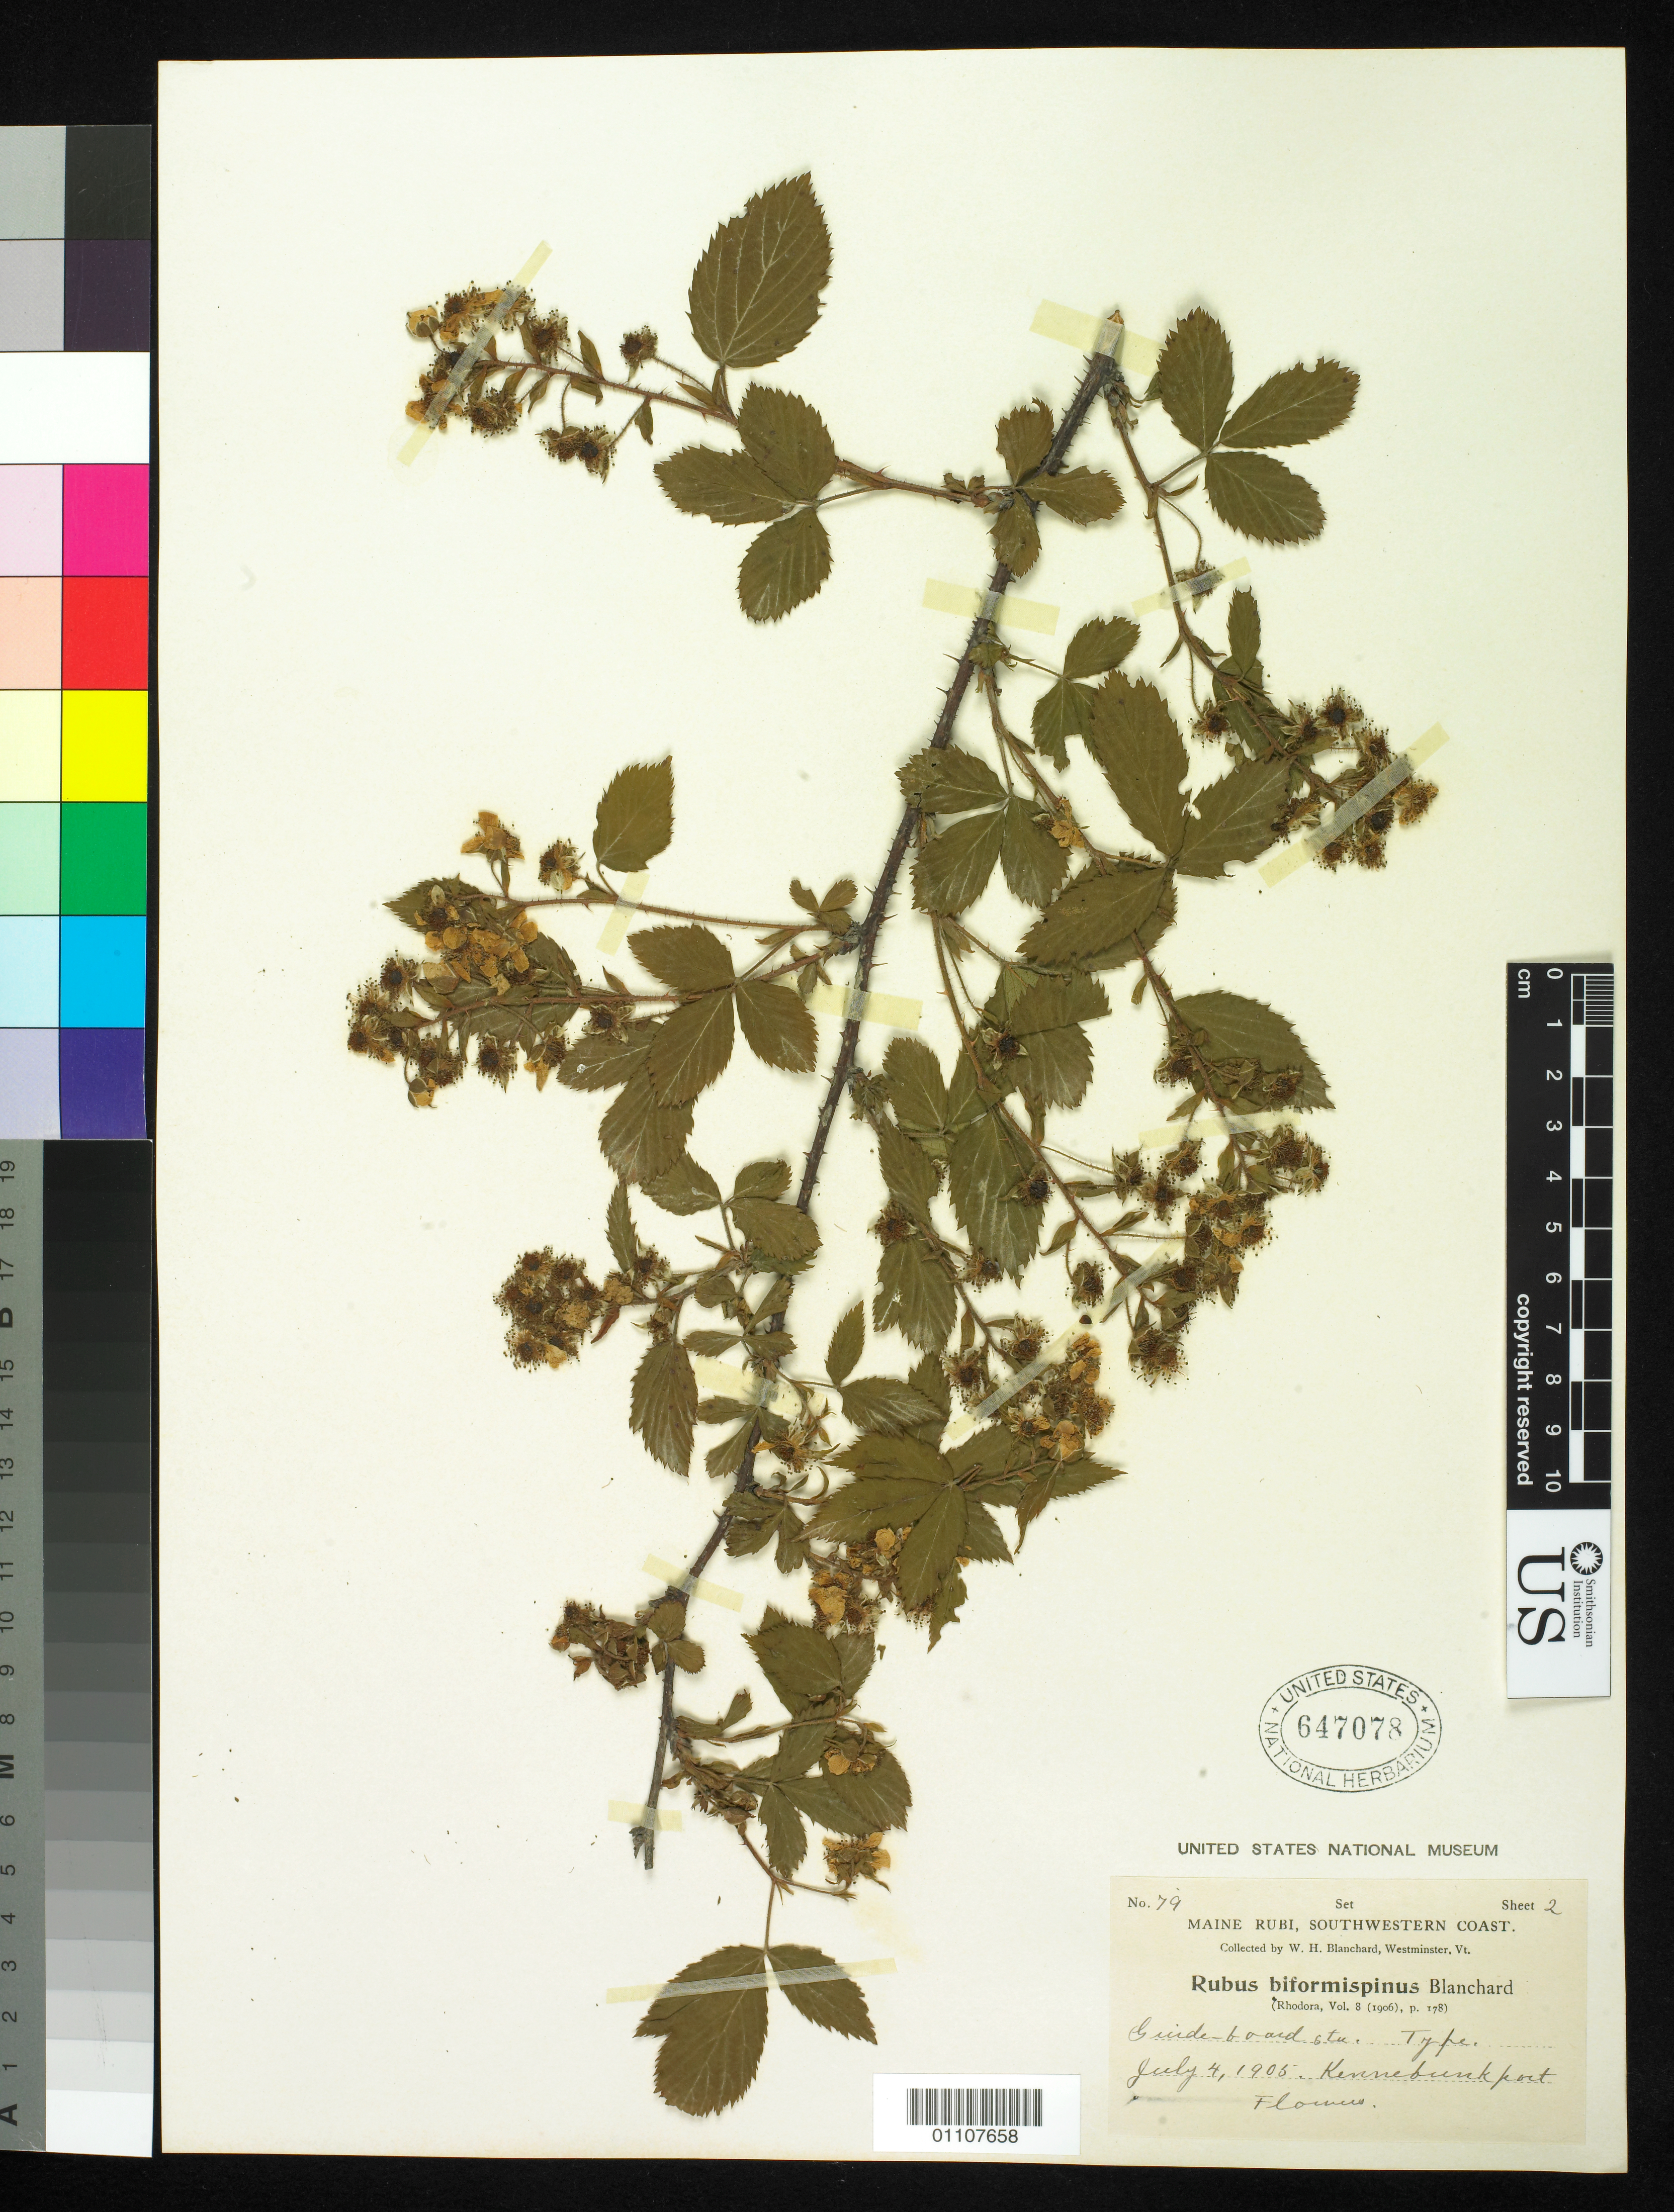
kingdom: Plantae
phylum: Tracheophyta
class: Magnoliopsida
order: Rosales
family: Rosaceae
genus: Rubus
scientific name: Rubus biformispinus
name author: Blanch.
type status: Syntype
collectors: W. H. Blanchard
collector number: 79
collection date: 1905-07-04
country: United States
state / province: Maine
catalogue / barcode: US 647078